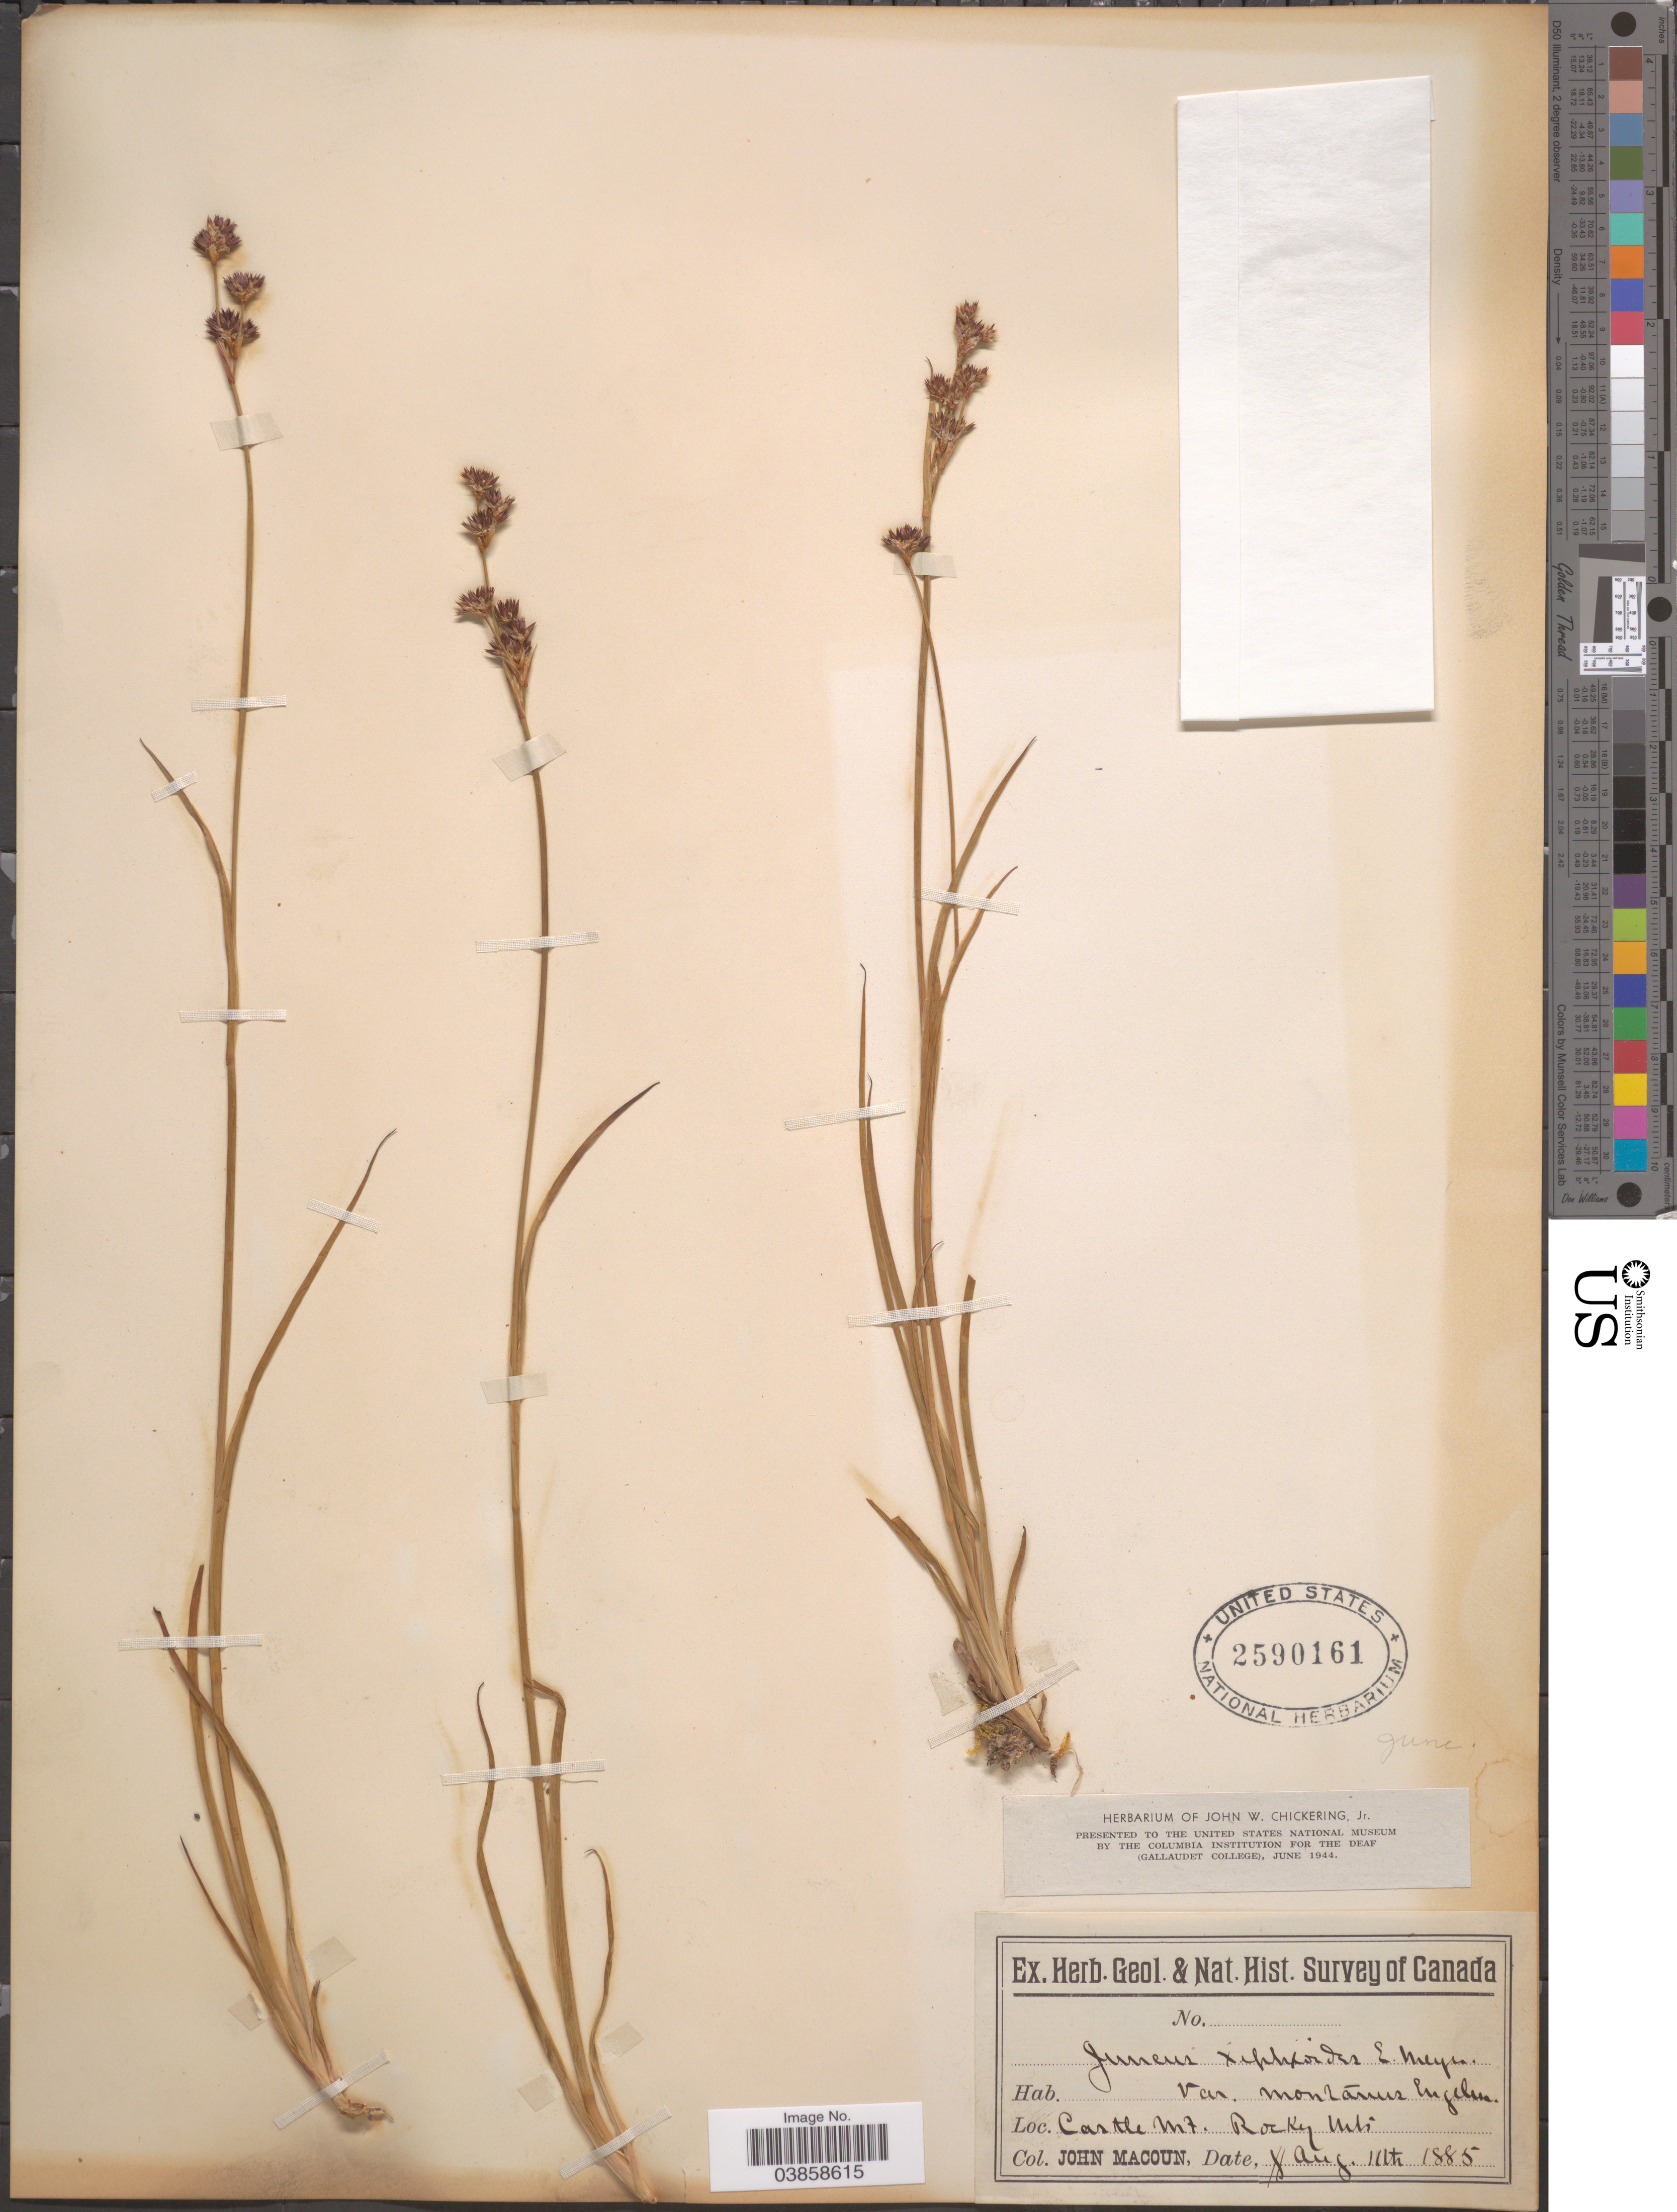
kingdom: Plantae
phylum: Tracheophyta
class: Liliopsida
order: Poales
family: Juncaceae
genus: Juncus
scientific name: Juncus xiphioides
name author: E. Mey.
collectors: J. Macoun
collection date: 1885-08-11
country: Canada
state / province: Alberta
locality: Castle Mt. Rocky Mts.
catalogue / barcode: US 2590161